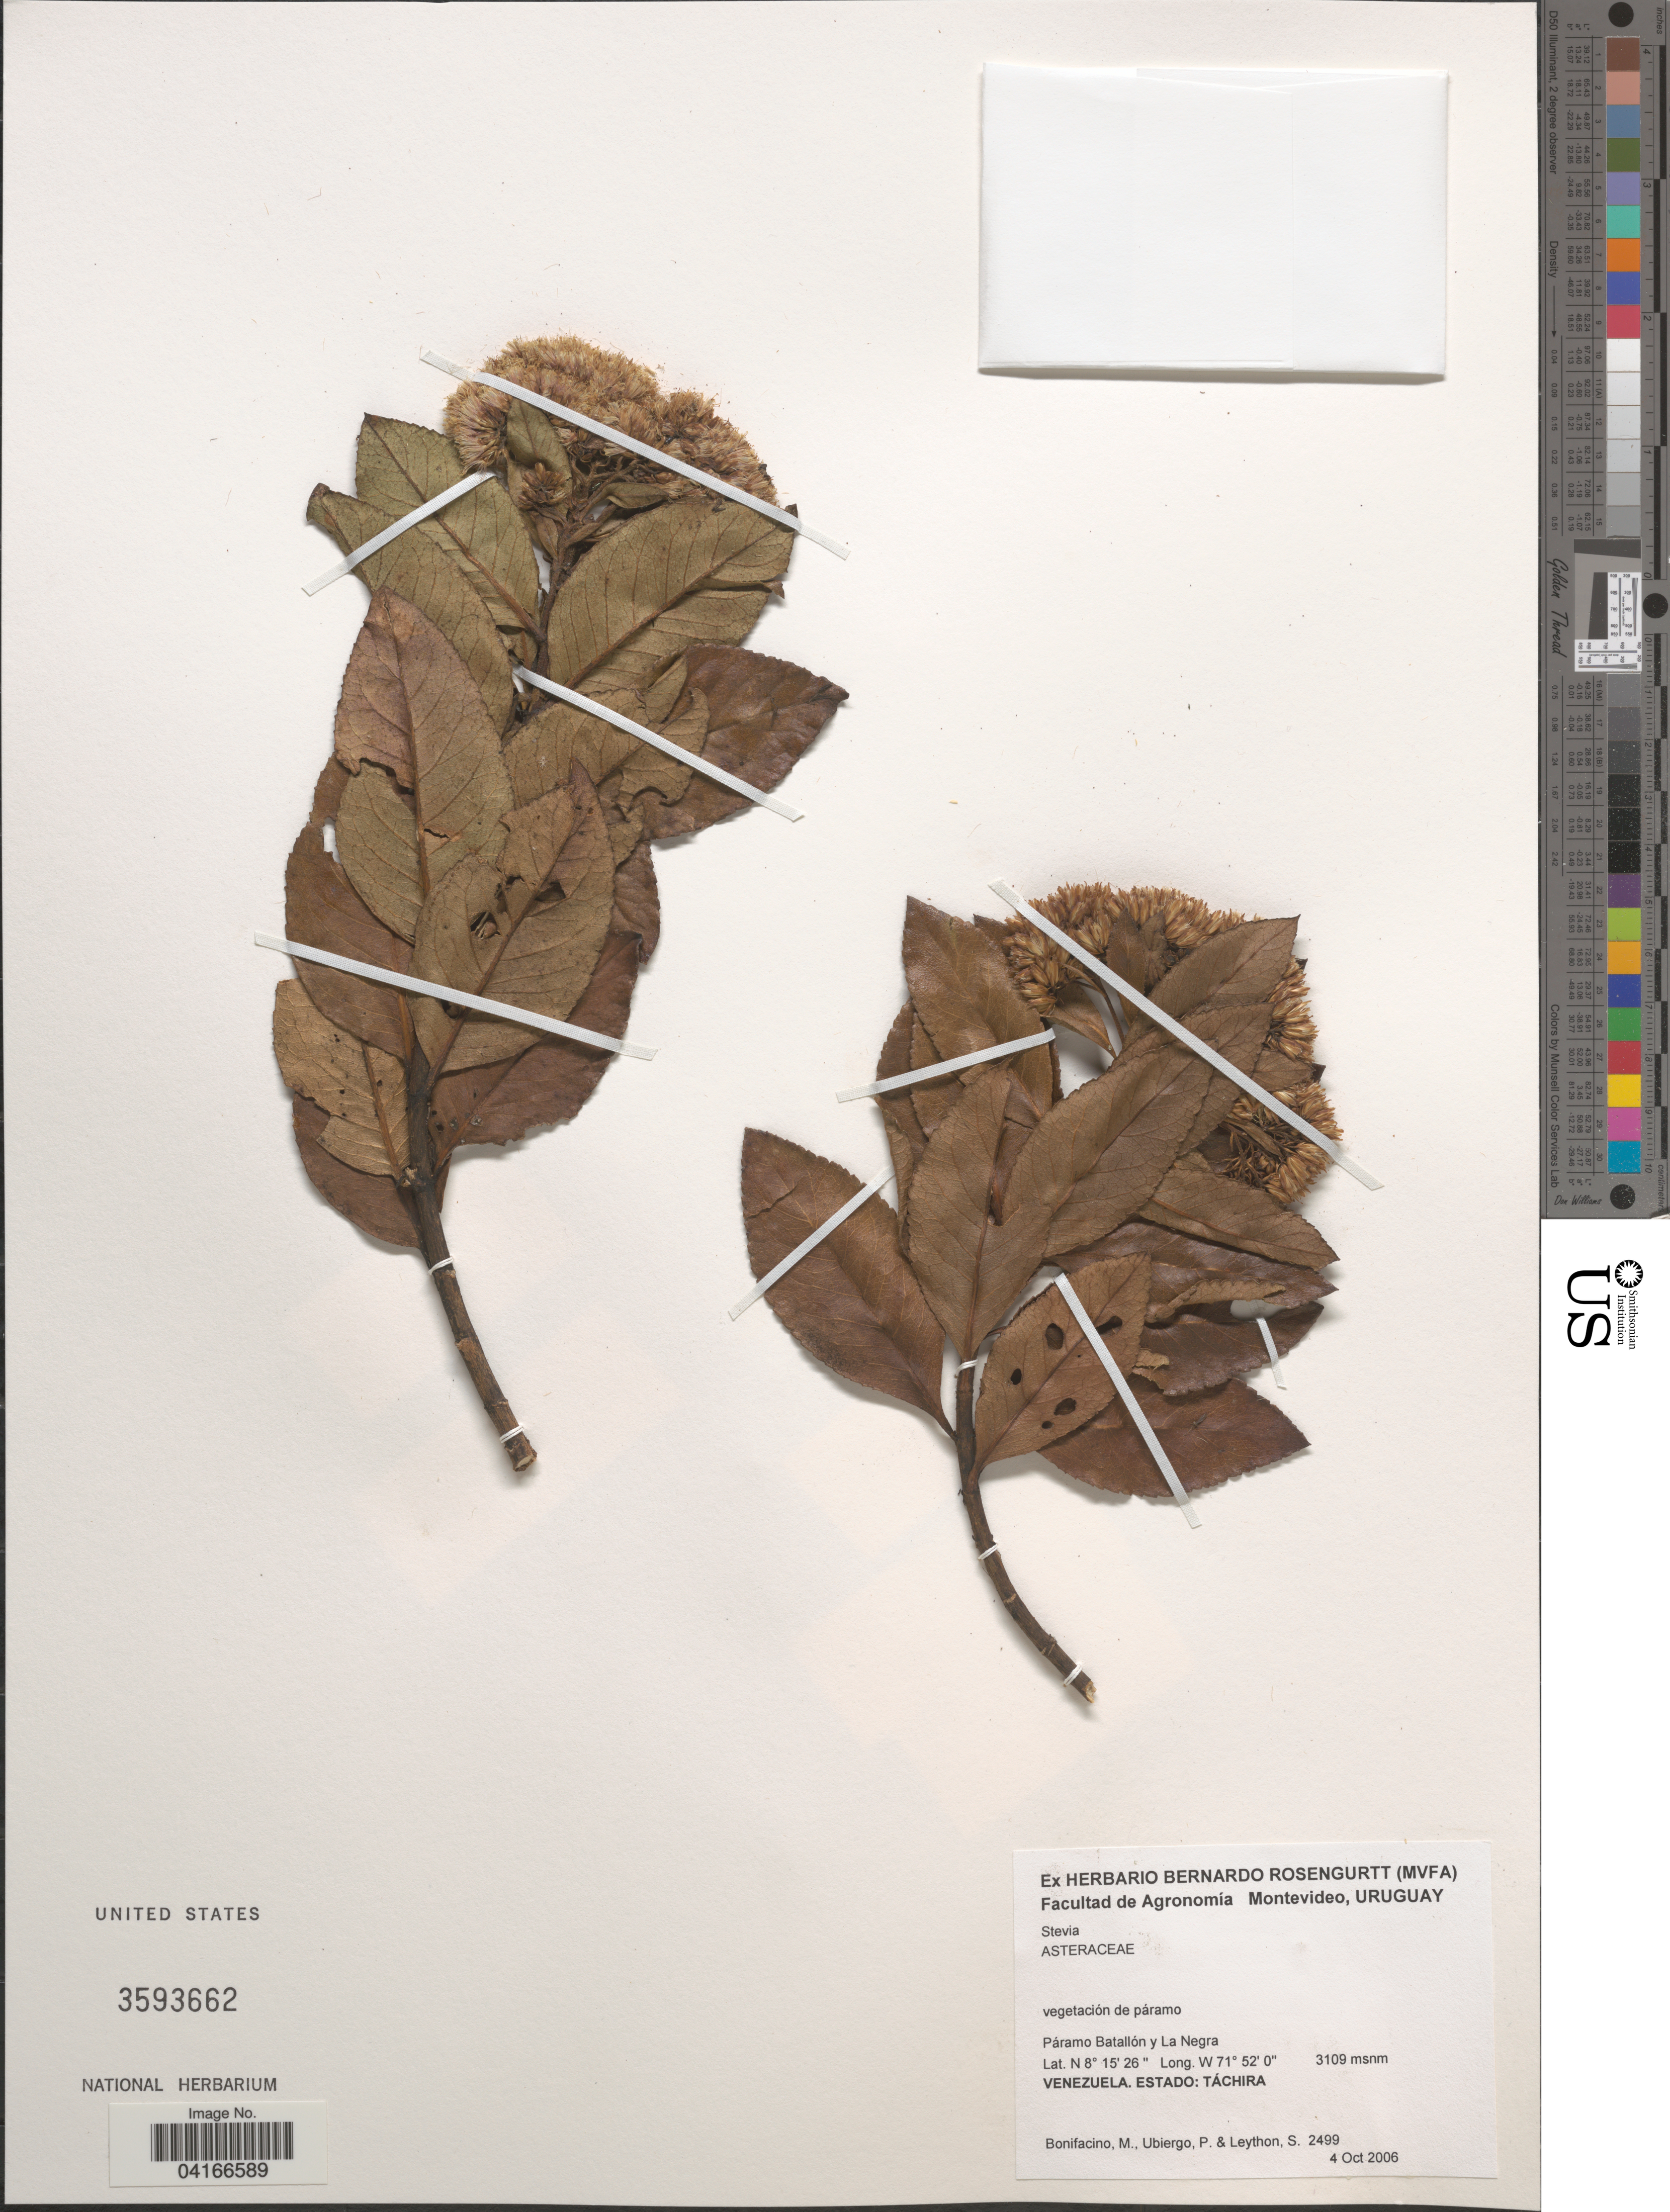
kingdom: Plantae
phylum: Tracheophyta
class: Magnoliopsida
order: Asterales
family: Asteraceae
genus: Stevia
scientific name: Stevia sp.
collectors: M. Bonifacino, P. Ubiergo & S. Leython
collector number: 2499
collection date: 2006-10-04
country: Venezuela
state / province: Tachira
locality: Páramo Batallón y La Negra.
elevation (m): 3109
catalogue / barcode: US 3593662